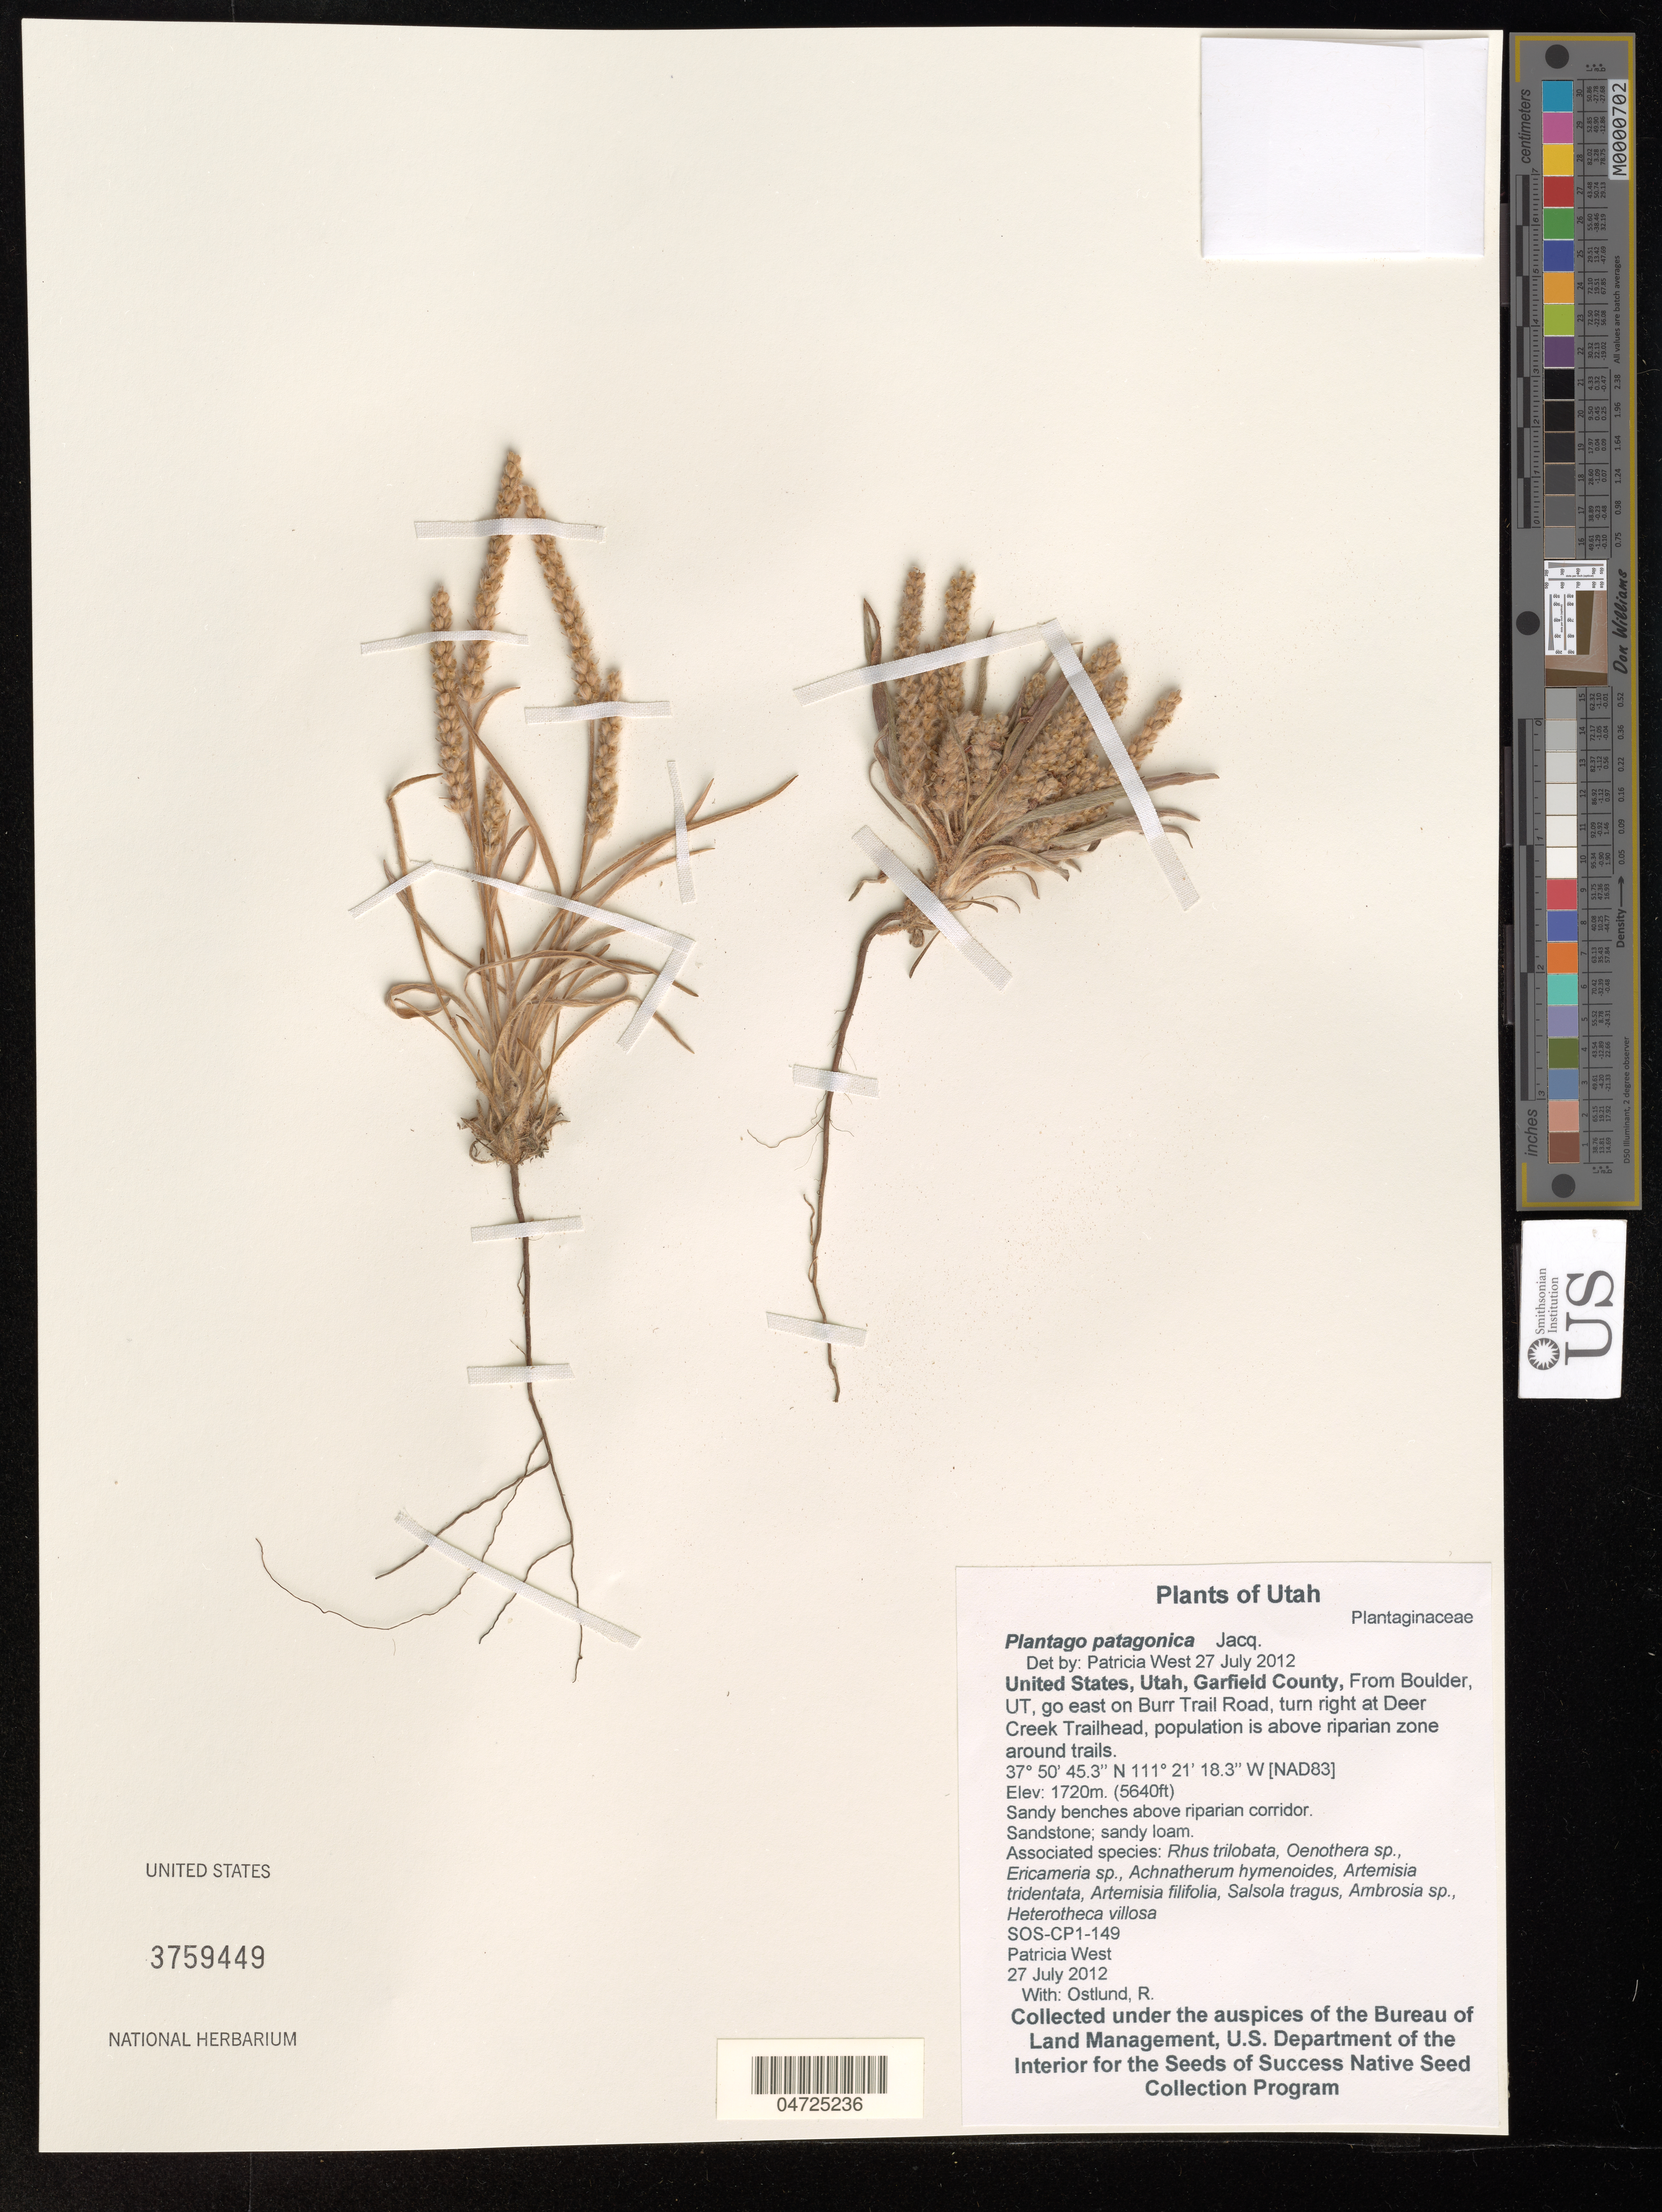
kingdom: Plantae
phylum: Tracheophyta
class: Magnoliopsida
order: Lamiales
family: Plantaginaceae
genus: Plantago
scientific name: Plantago patagonica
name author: Jacq.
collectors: P. West & R. Ostlund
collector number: SOS-CP1-149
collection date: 2012-07-27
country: United States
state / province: Utah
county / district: Garfield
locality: Garfield County, From Boulder, UT, go east on Burr Trail Road, turn right at Deer Creek Trailhead, population is above riparian zone around trails. [NAD83].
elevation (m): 1720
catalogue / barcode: US 3759449